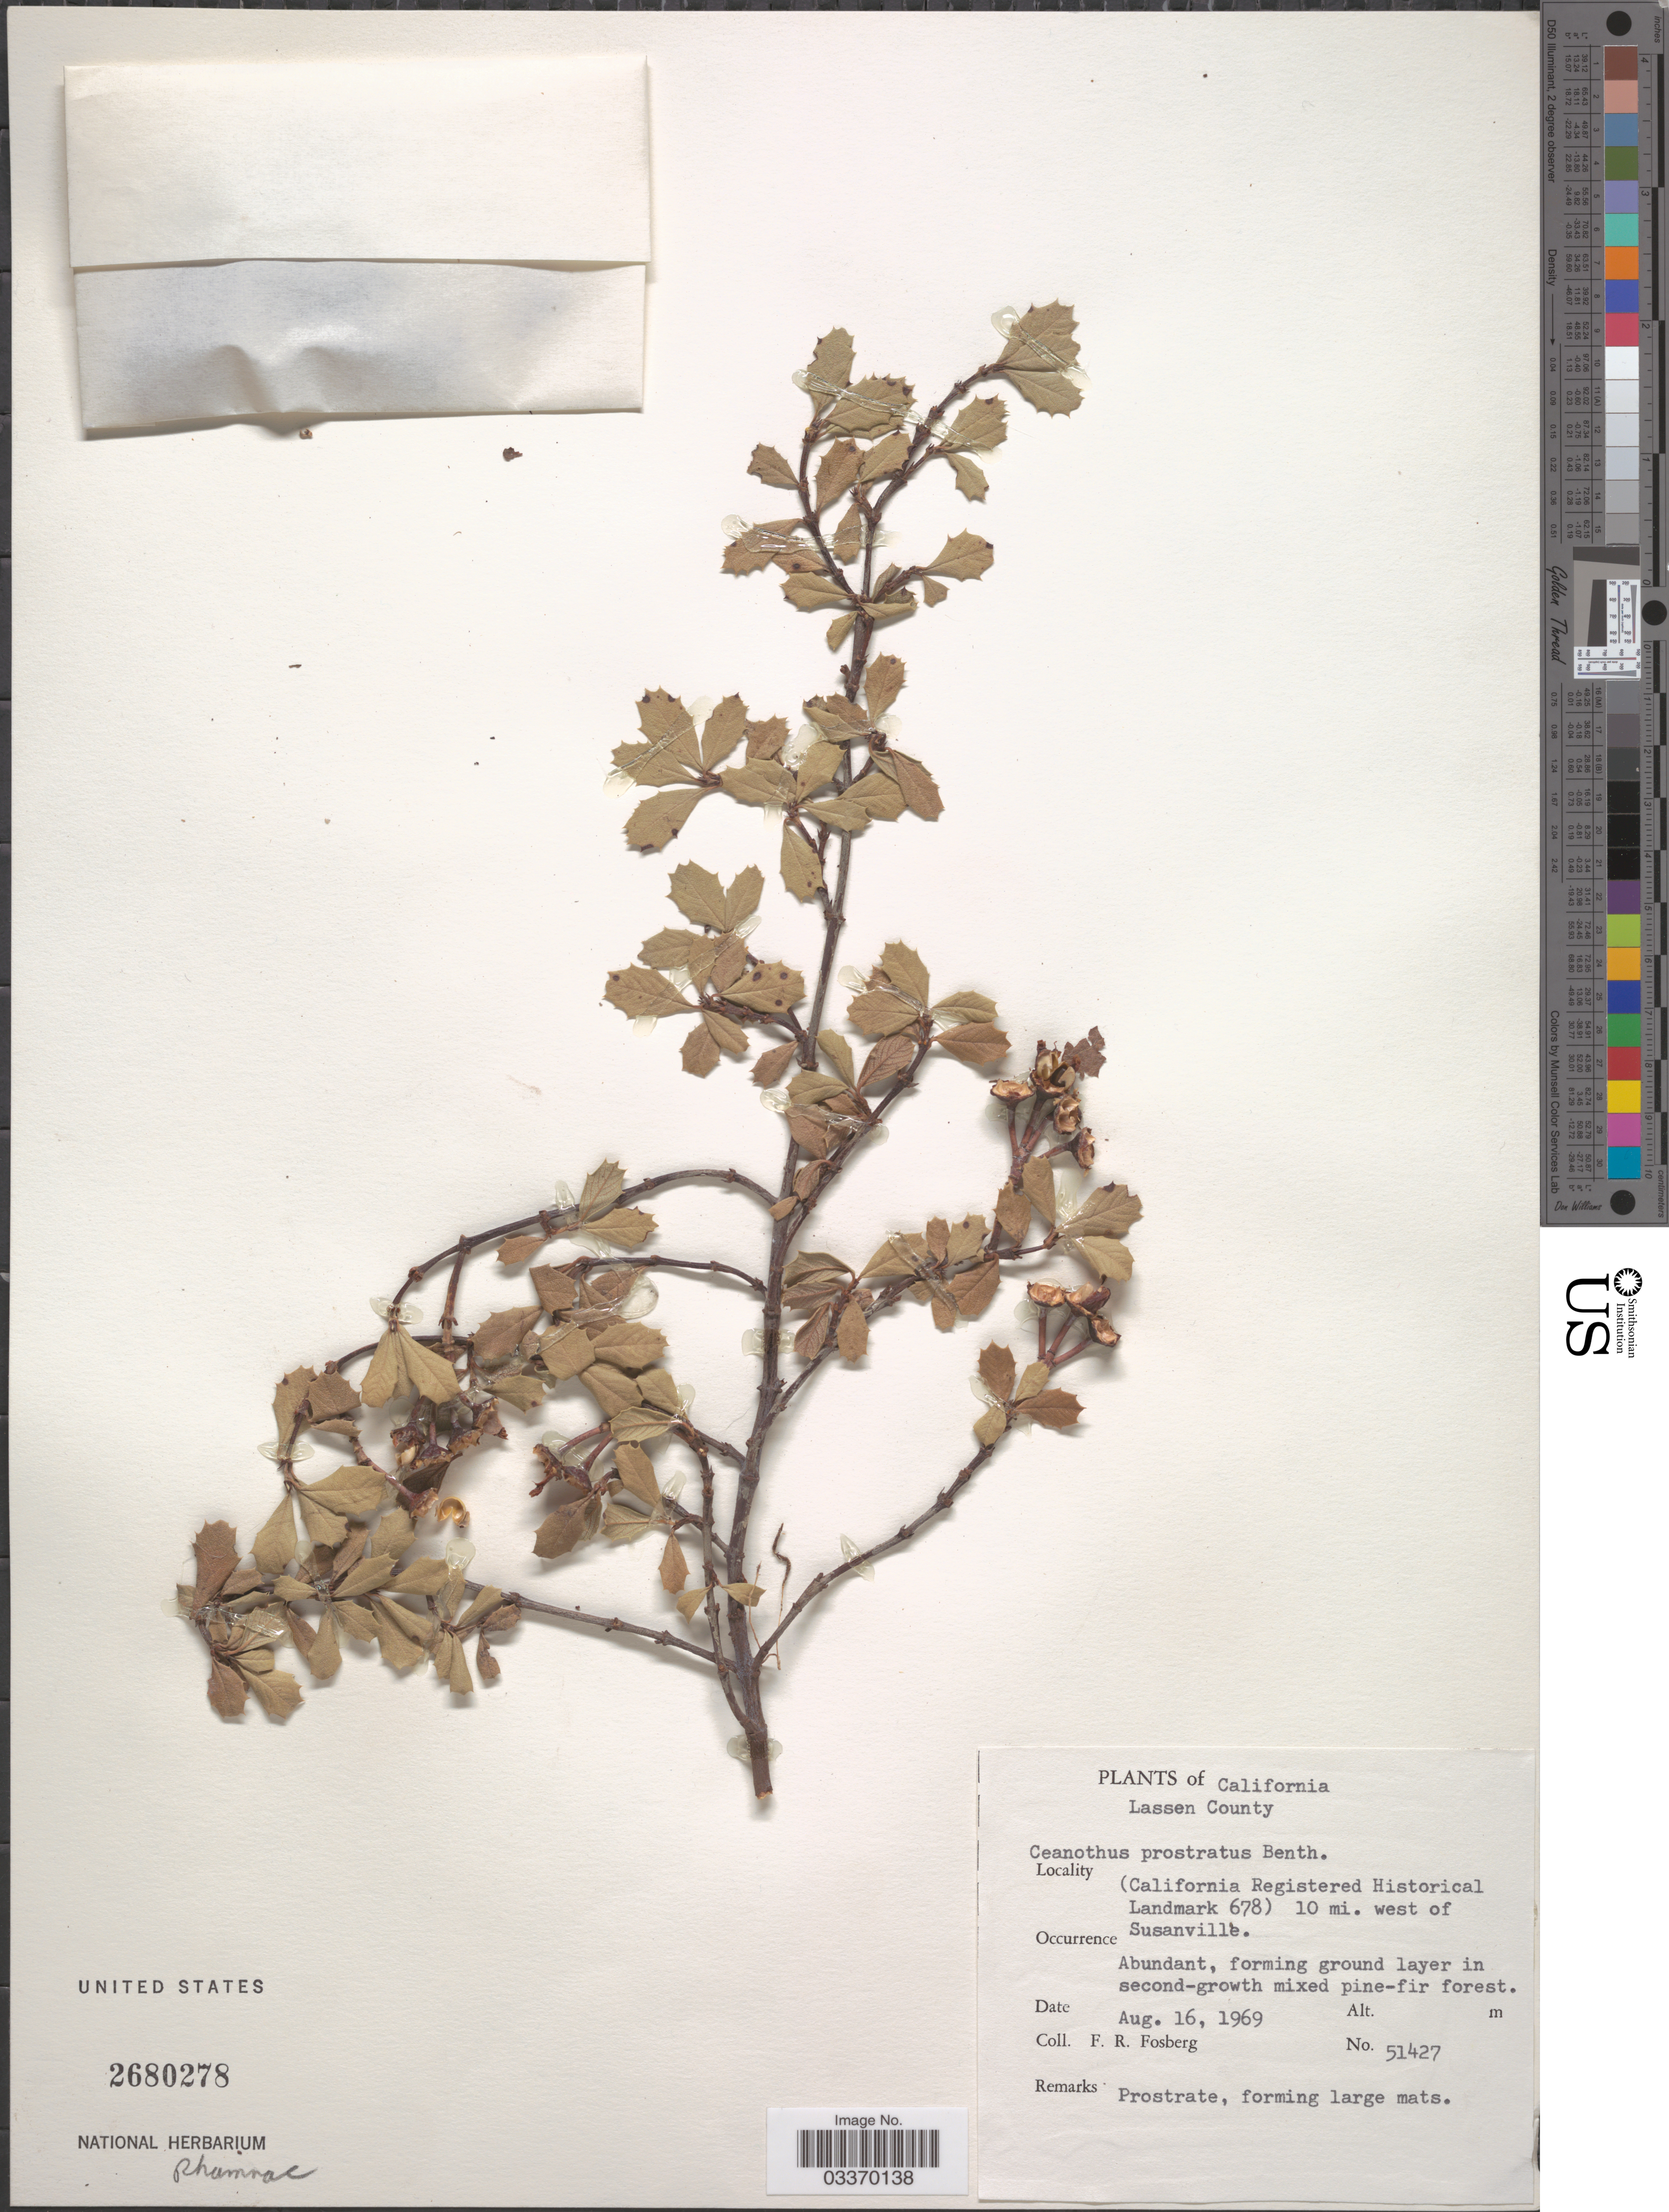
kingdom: Plantae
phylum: Tracheophyta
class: Magnoliopsida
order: Rosales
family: Rhamnaceae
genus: Ceanothus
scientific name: Ceanothus prostratus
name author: Benth.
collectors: F. R. Fosberg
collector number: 51427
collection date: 1969-08-16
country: United States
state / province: California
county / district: Lassen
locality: Lassen County, (California Registered Historical Landmark 678) 10 mi. west of Susanville.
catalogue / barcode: US 2680278